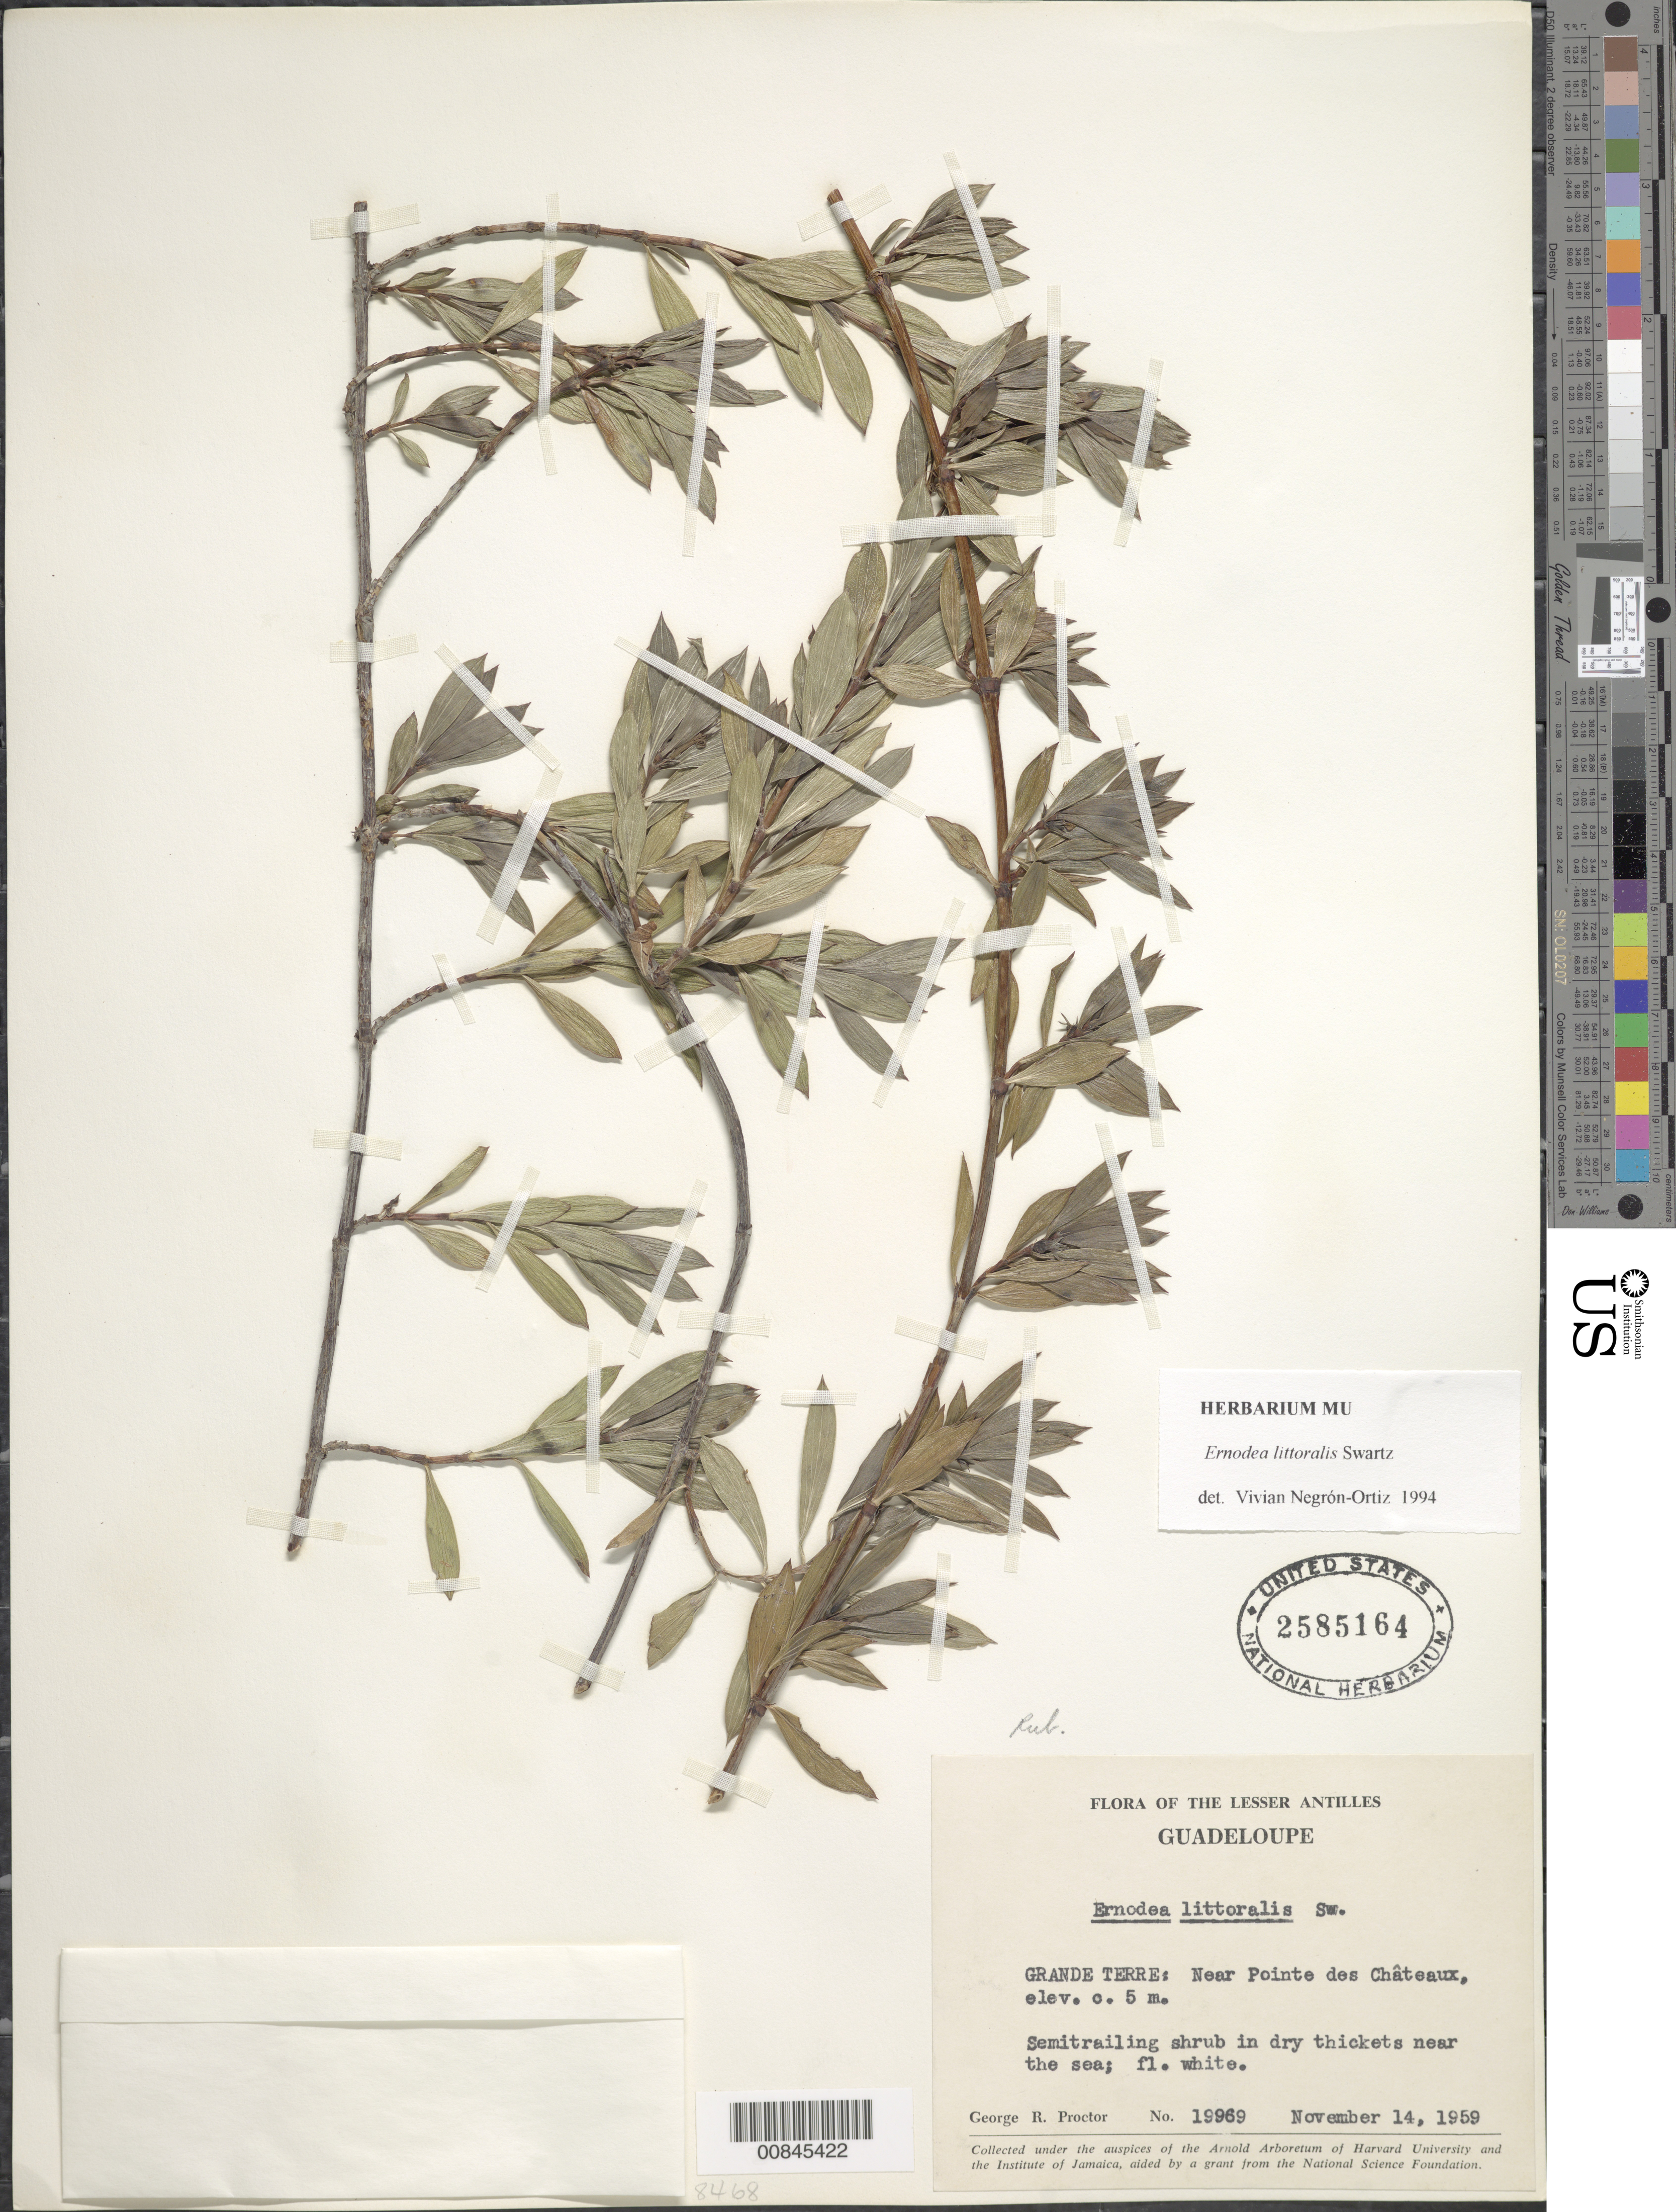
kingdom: Plantae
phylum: Tracheophyta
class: Magnoliopsida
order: Gentianales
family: Rubiaceae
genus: Ernodea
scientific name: Ernodea littoralis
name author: Sw.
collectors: G. R. Proctor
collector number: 19969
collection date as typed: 14 Nov 1959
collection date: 1959-11-14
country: Guadeloupe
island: Grande Terre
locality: Grande Terre: Near Pointe des Châteaux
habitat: Dry thickets near the sea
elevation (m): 5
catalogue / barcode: US 2585164